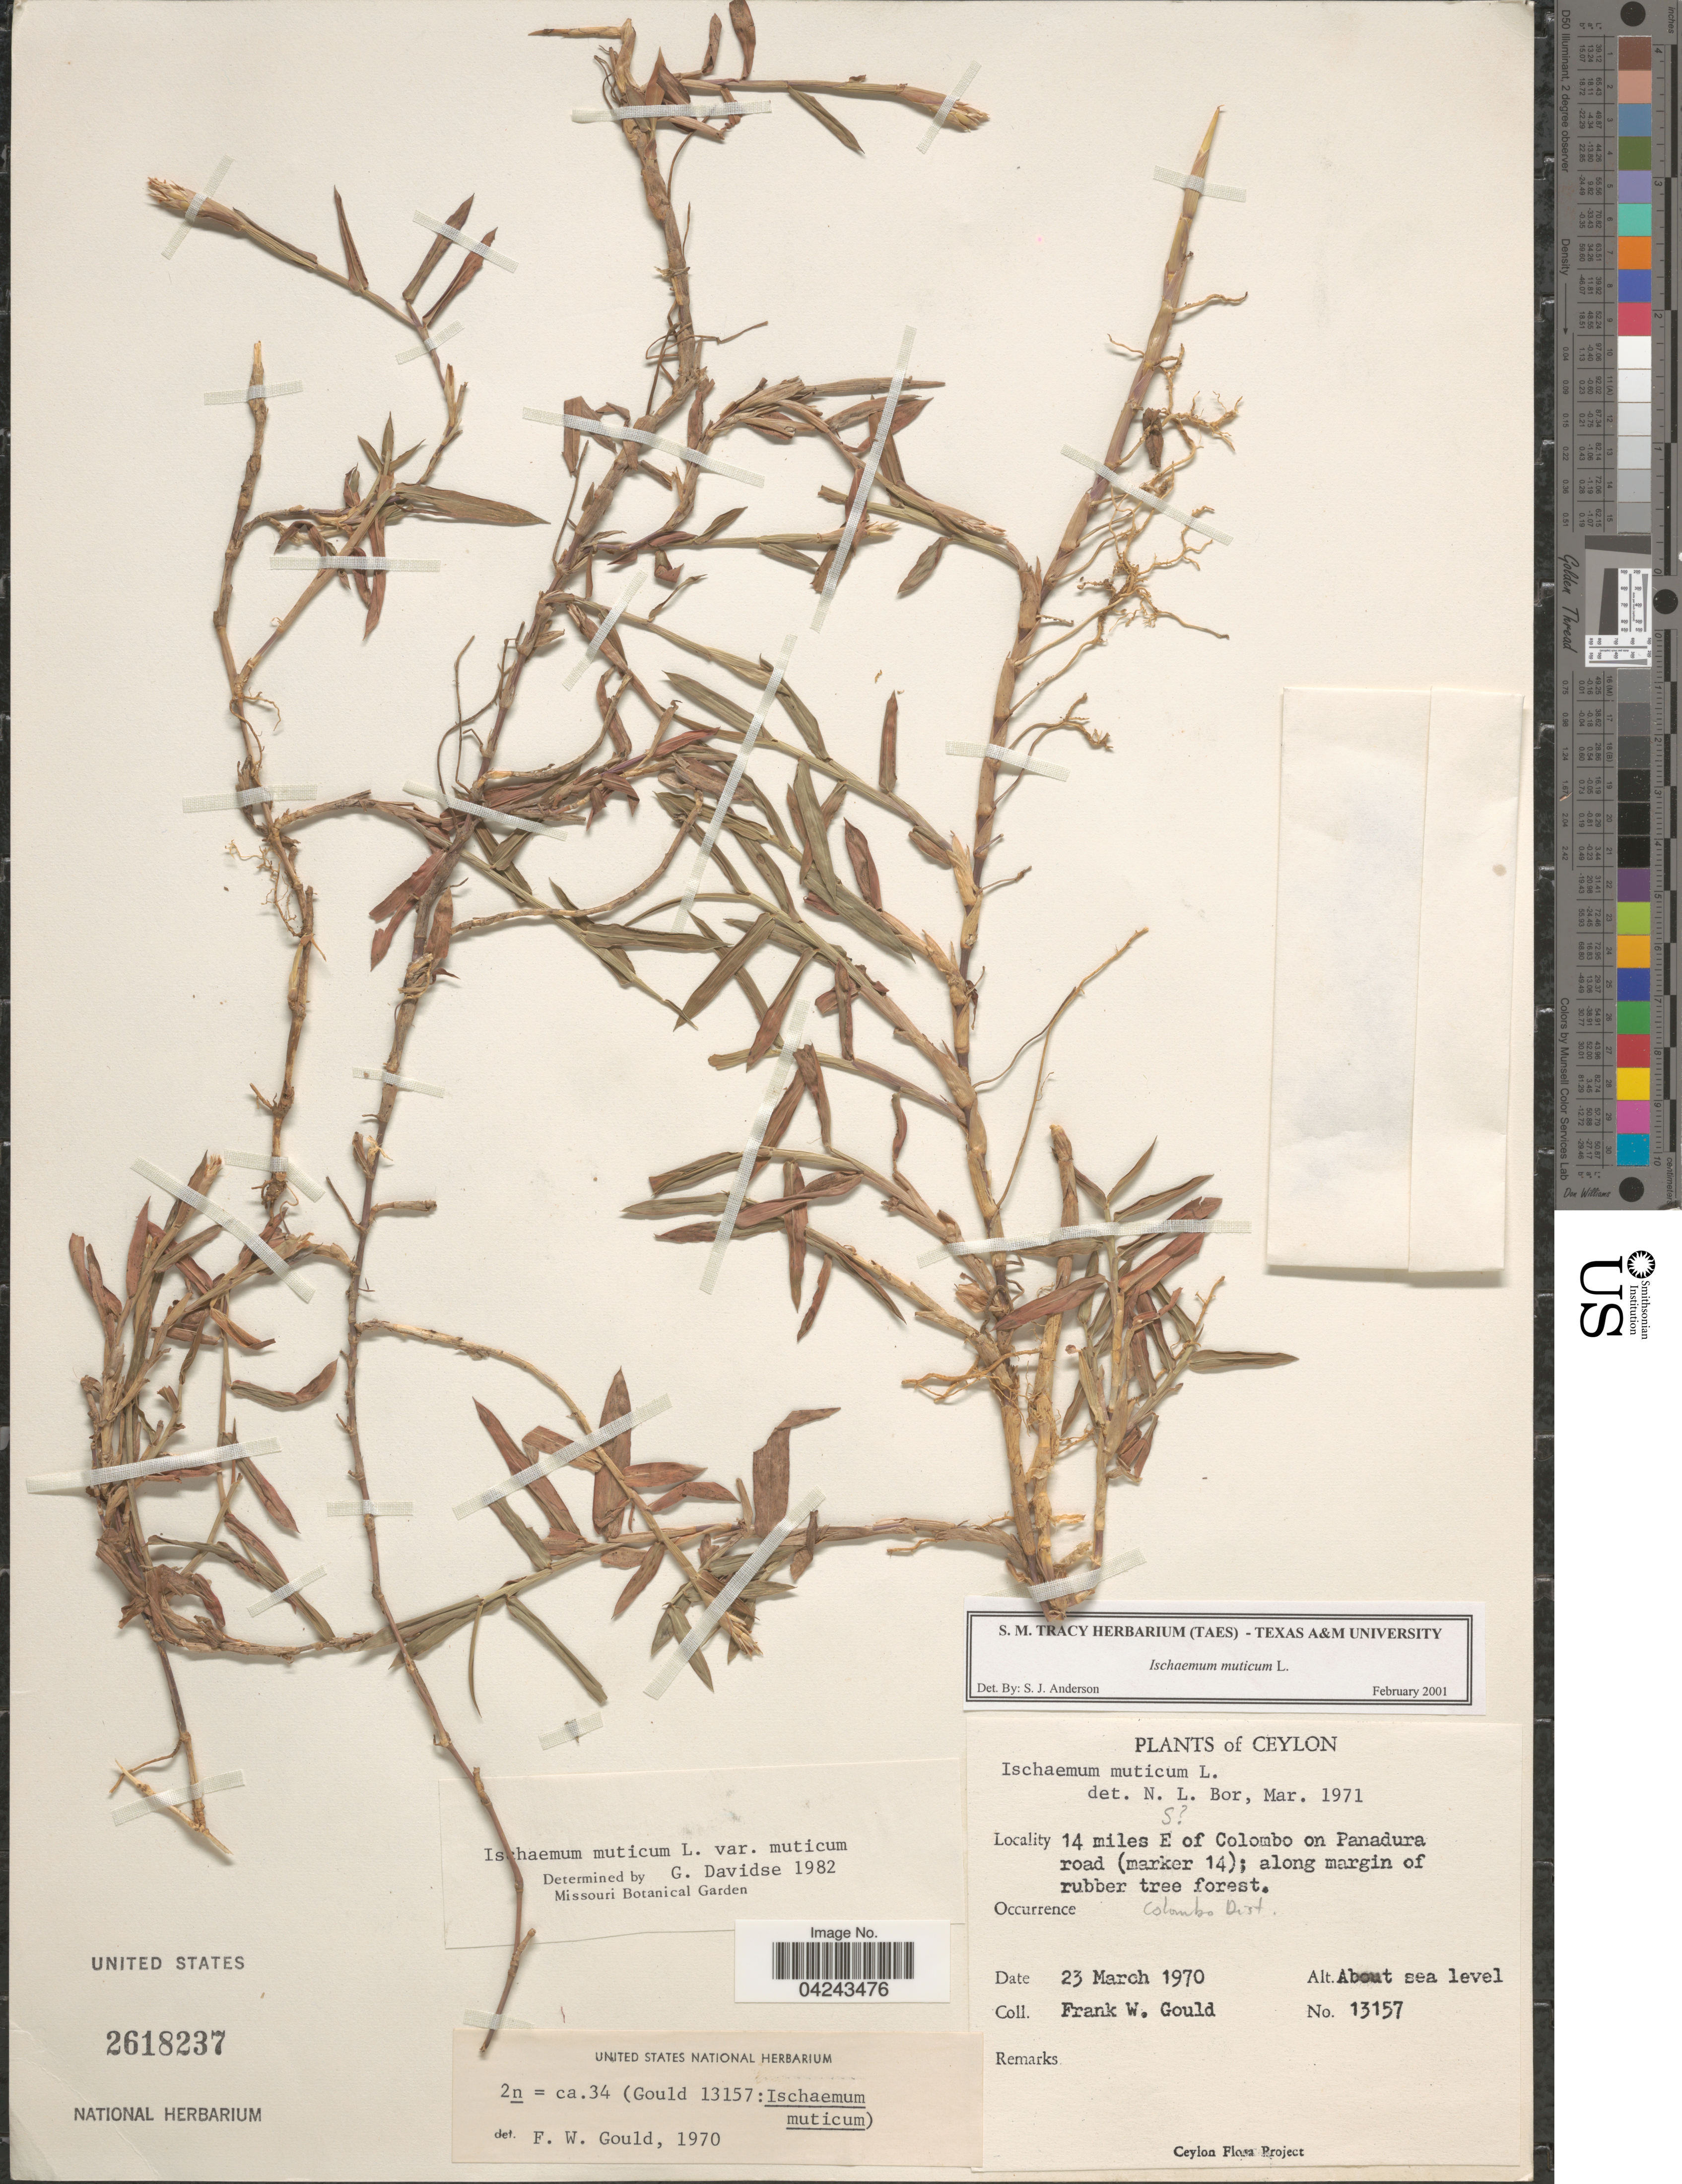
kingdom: Plantae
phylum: Tracheophyta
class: Liliopsida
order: Poales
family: Poaceae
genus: Ischaemum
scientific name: Ischaemum muticum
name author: L.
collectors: F. W. Gould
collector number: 13157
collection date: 1970-03-23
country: Sri Lanka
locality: Ceylon. 14 miles E of Colombo on Panadura road (marker 14); along margin of rubber tree forest. Colombo Dist.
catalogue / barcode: US 2618237